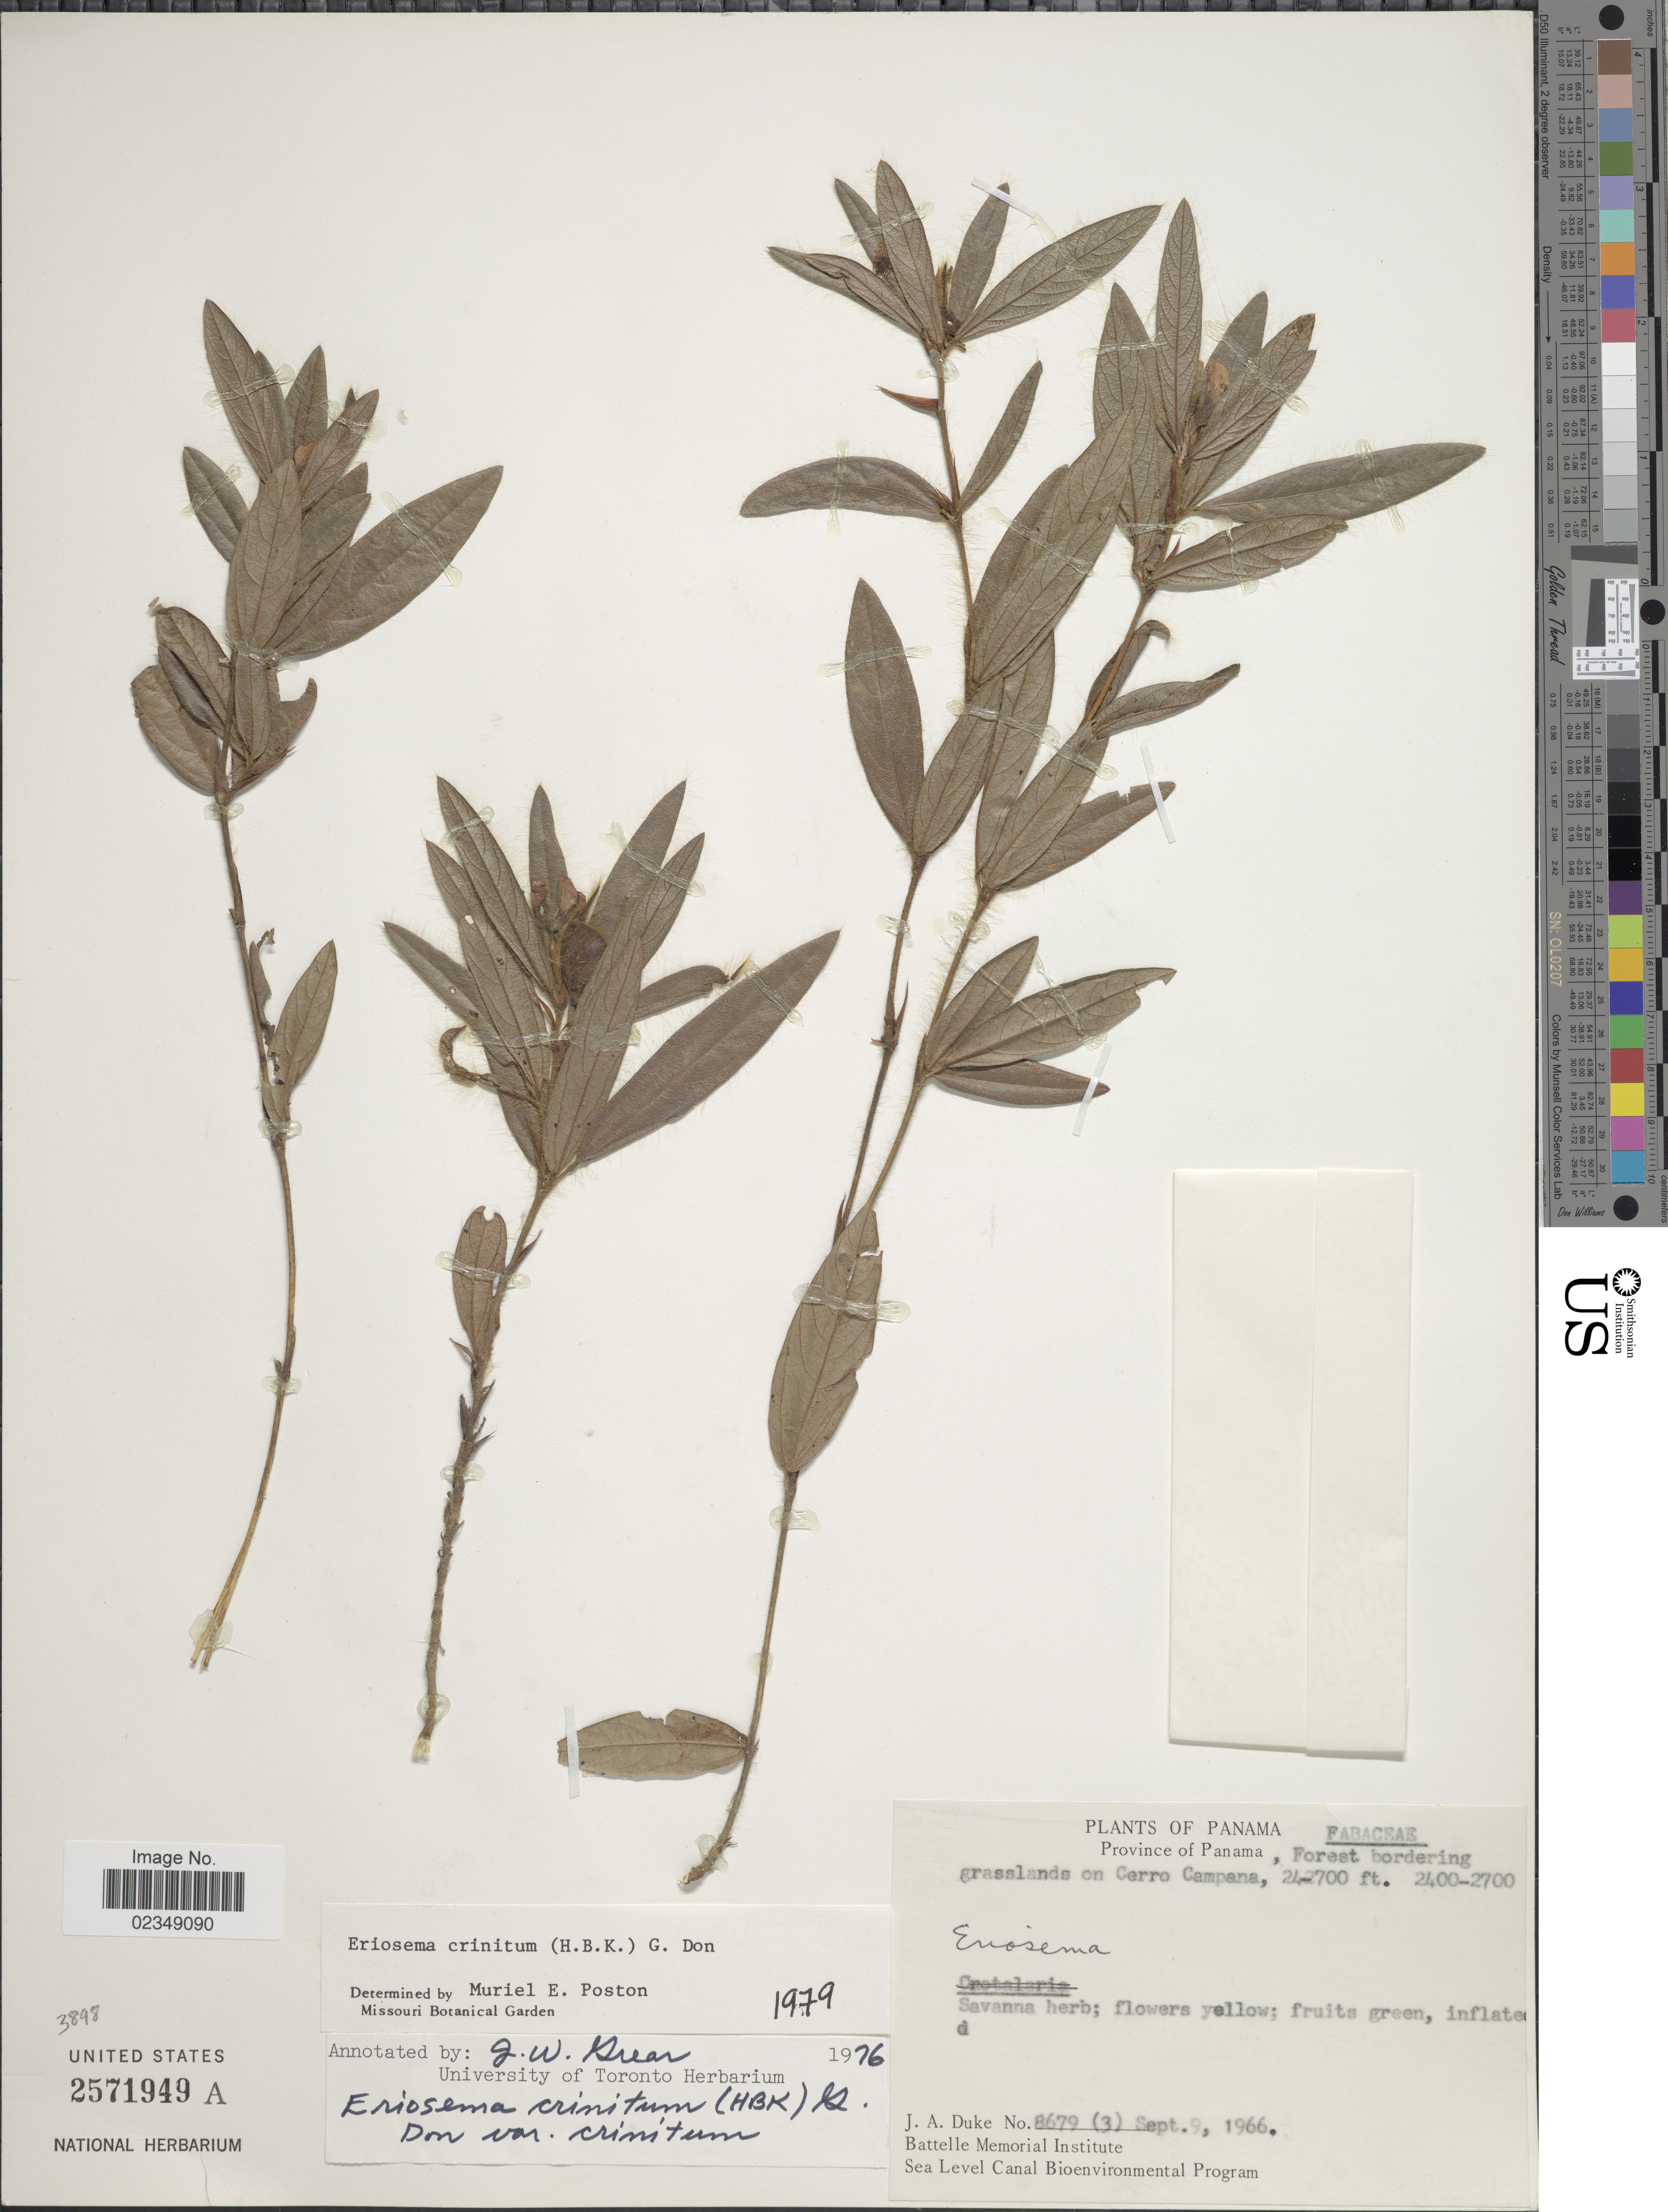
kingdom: Plantae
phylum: Tracheophyta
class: Magnoliopsida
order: Fabales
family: Fabaceae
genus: Eriosema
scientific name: Eriosema crinitum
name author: (Kunth) G. Don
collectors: J. A. Duke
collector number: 8679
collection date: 1966-09-09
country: Panama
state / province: Panamá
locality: Forest bordering grasslands on Cerro Campana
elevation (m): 732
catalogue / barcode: US 2571949A